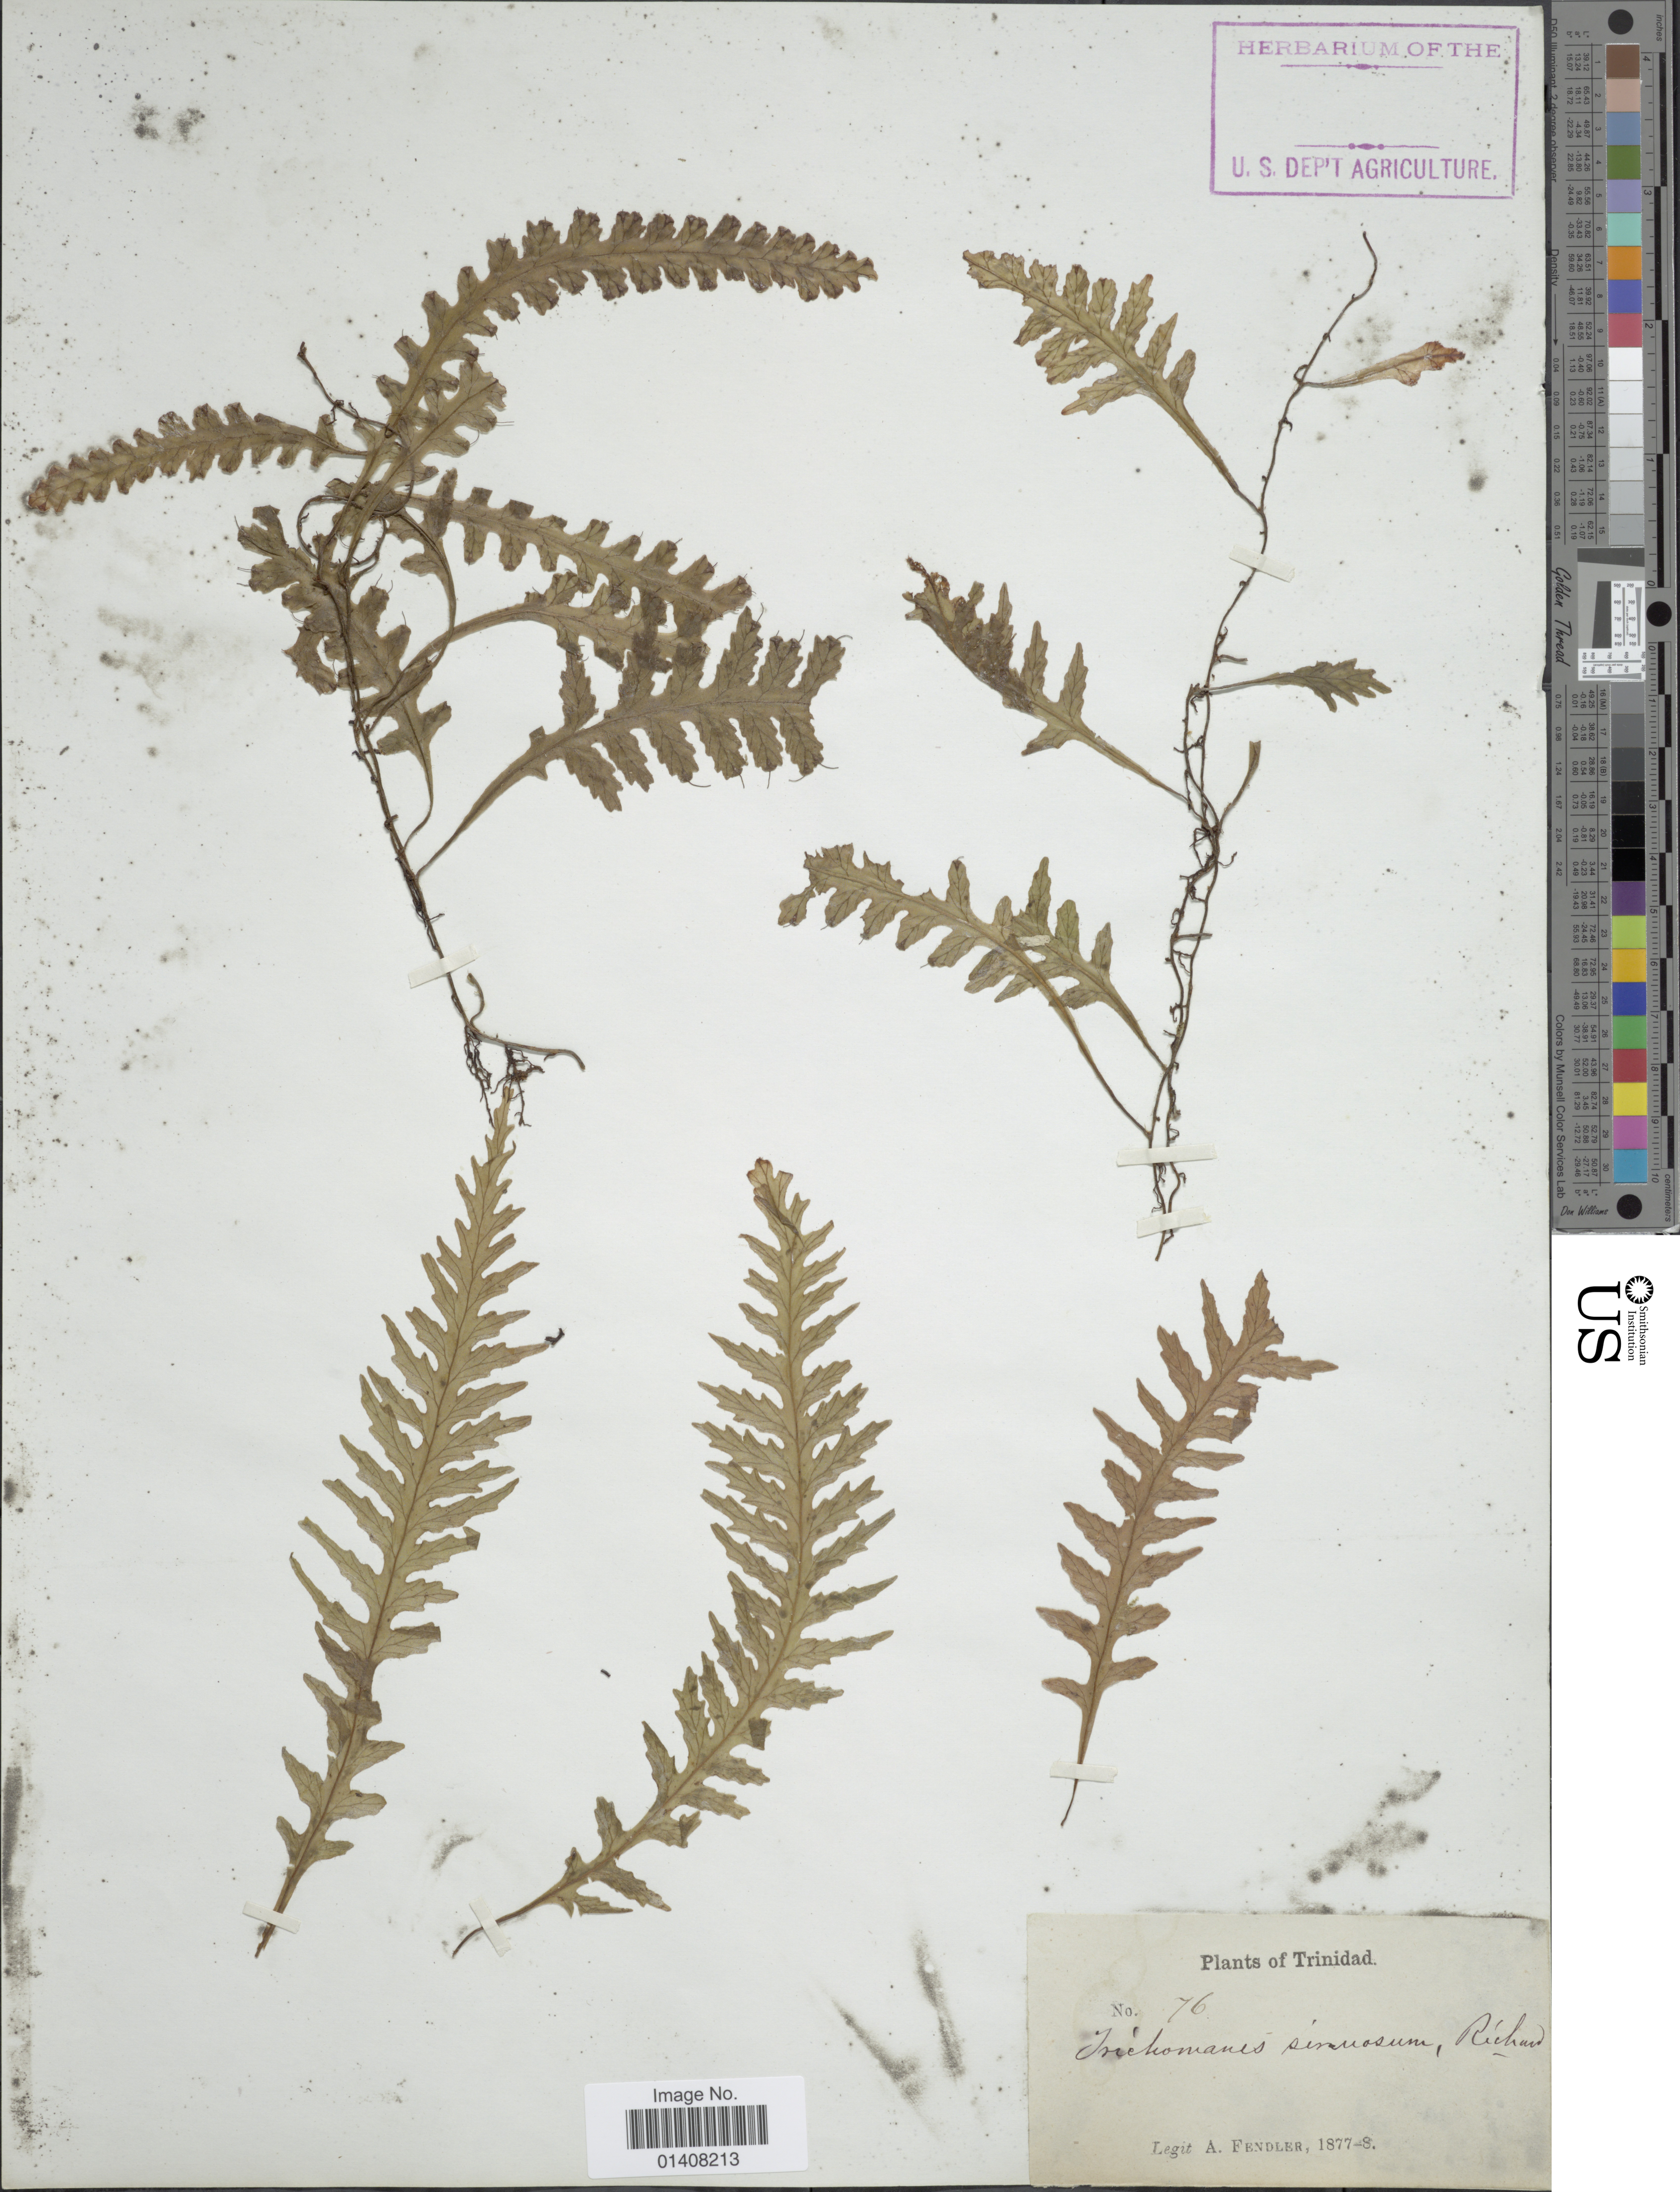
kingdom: Plantae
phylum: Tracheophyta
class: Polypodiopsida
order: Hymenophyllales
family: Hymenophyllaceae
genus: Trichomanes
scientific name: Trichomanes polypodioides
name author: L.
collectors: A. Fendler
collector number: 76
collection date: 1877/1878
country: Trinidad and Tobago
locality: Trinidad